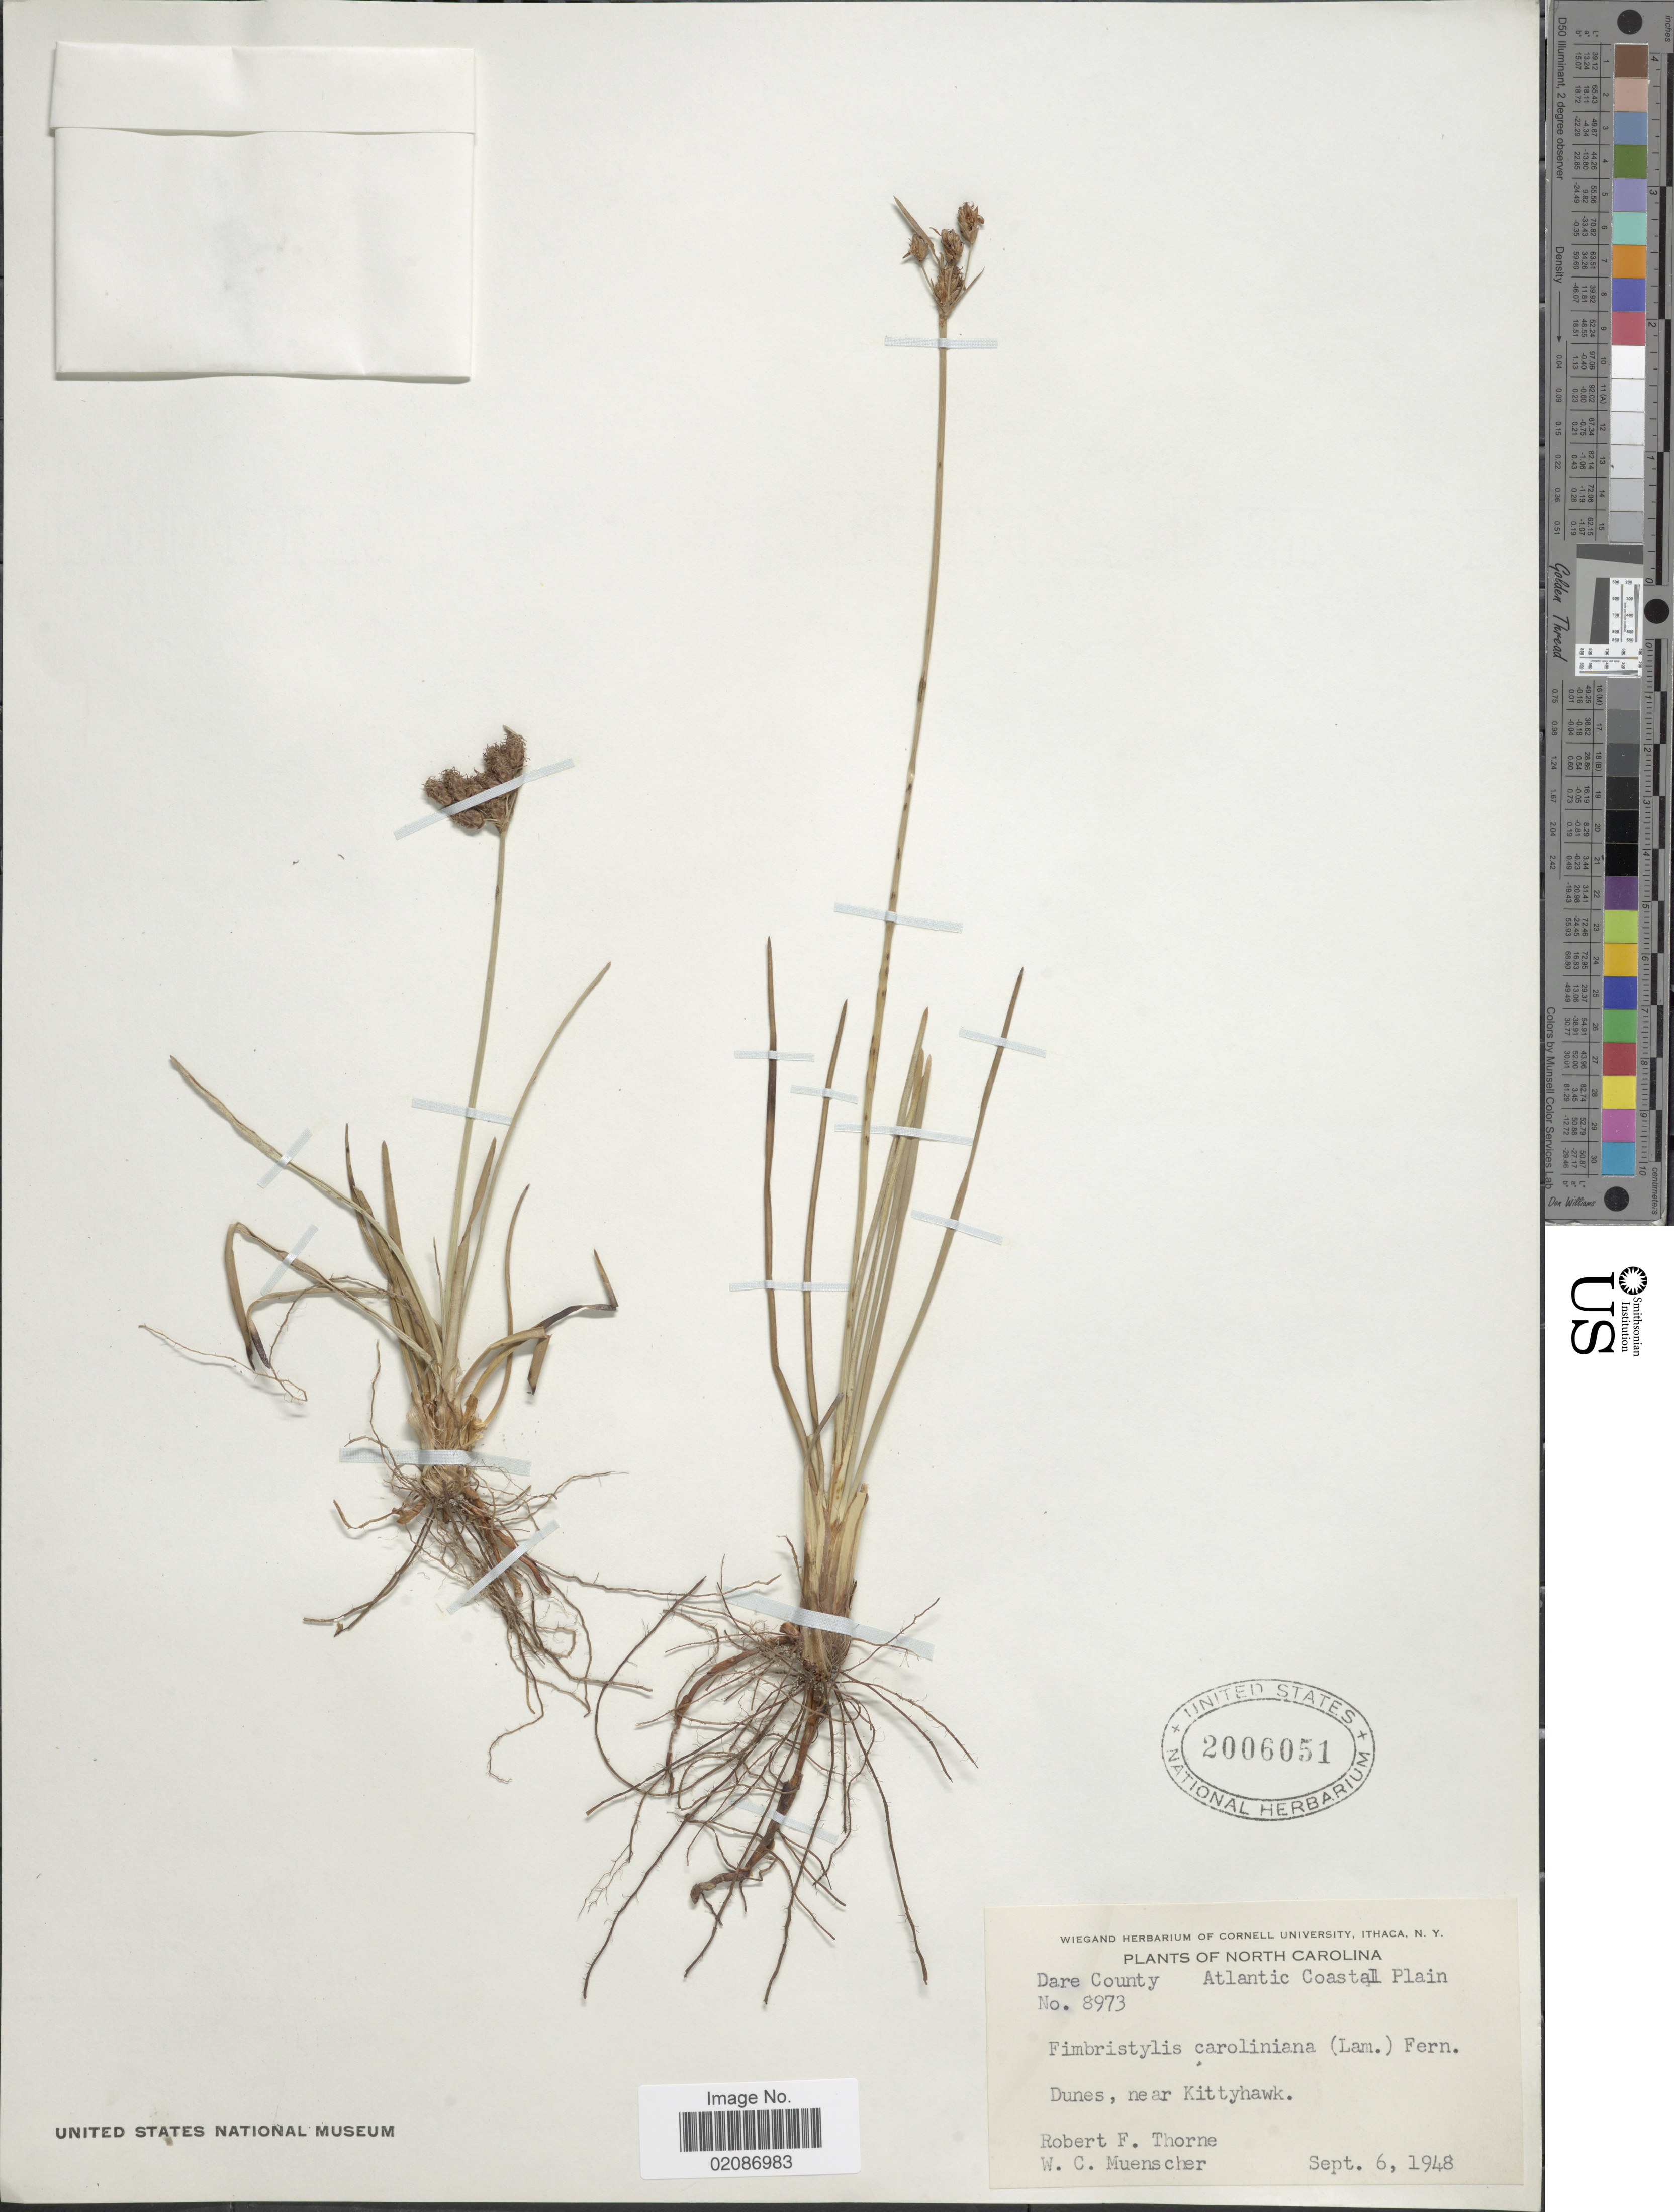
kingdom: Plantae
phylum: Tracheophyta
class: Liliopsida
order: Poales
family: Cyperaceae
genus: Fimbristylis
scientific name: Fimbristylis castanea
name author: (Michx.) Vahl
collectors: R. F. Thorne & W. Muenscher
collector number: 8973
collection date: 1948-09-06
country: United States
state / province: North Carolina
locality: Near Kittyhawk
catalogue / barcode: US 2006051